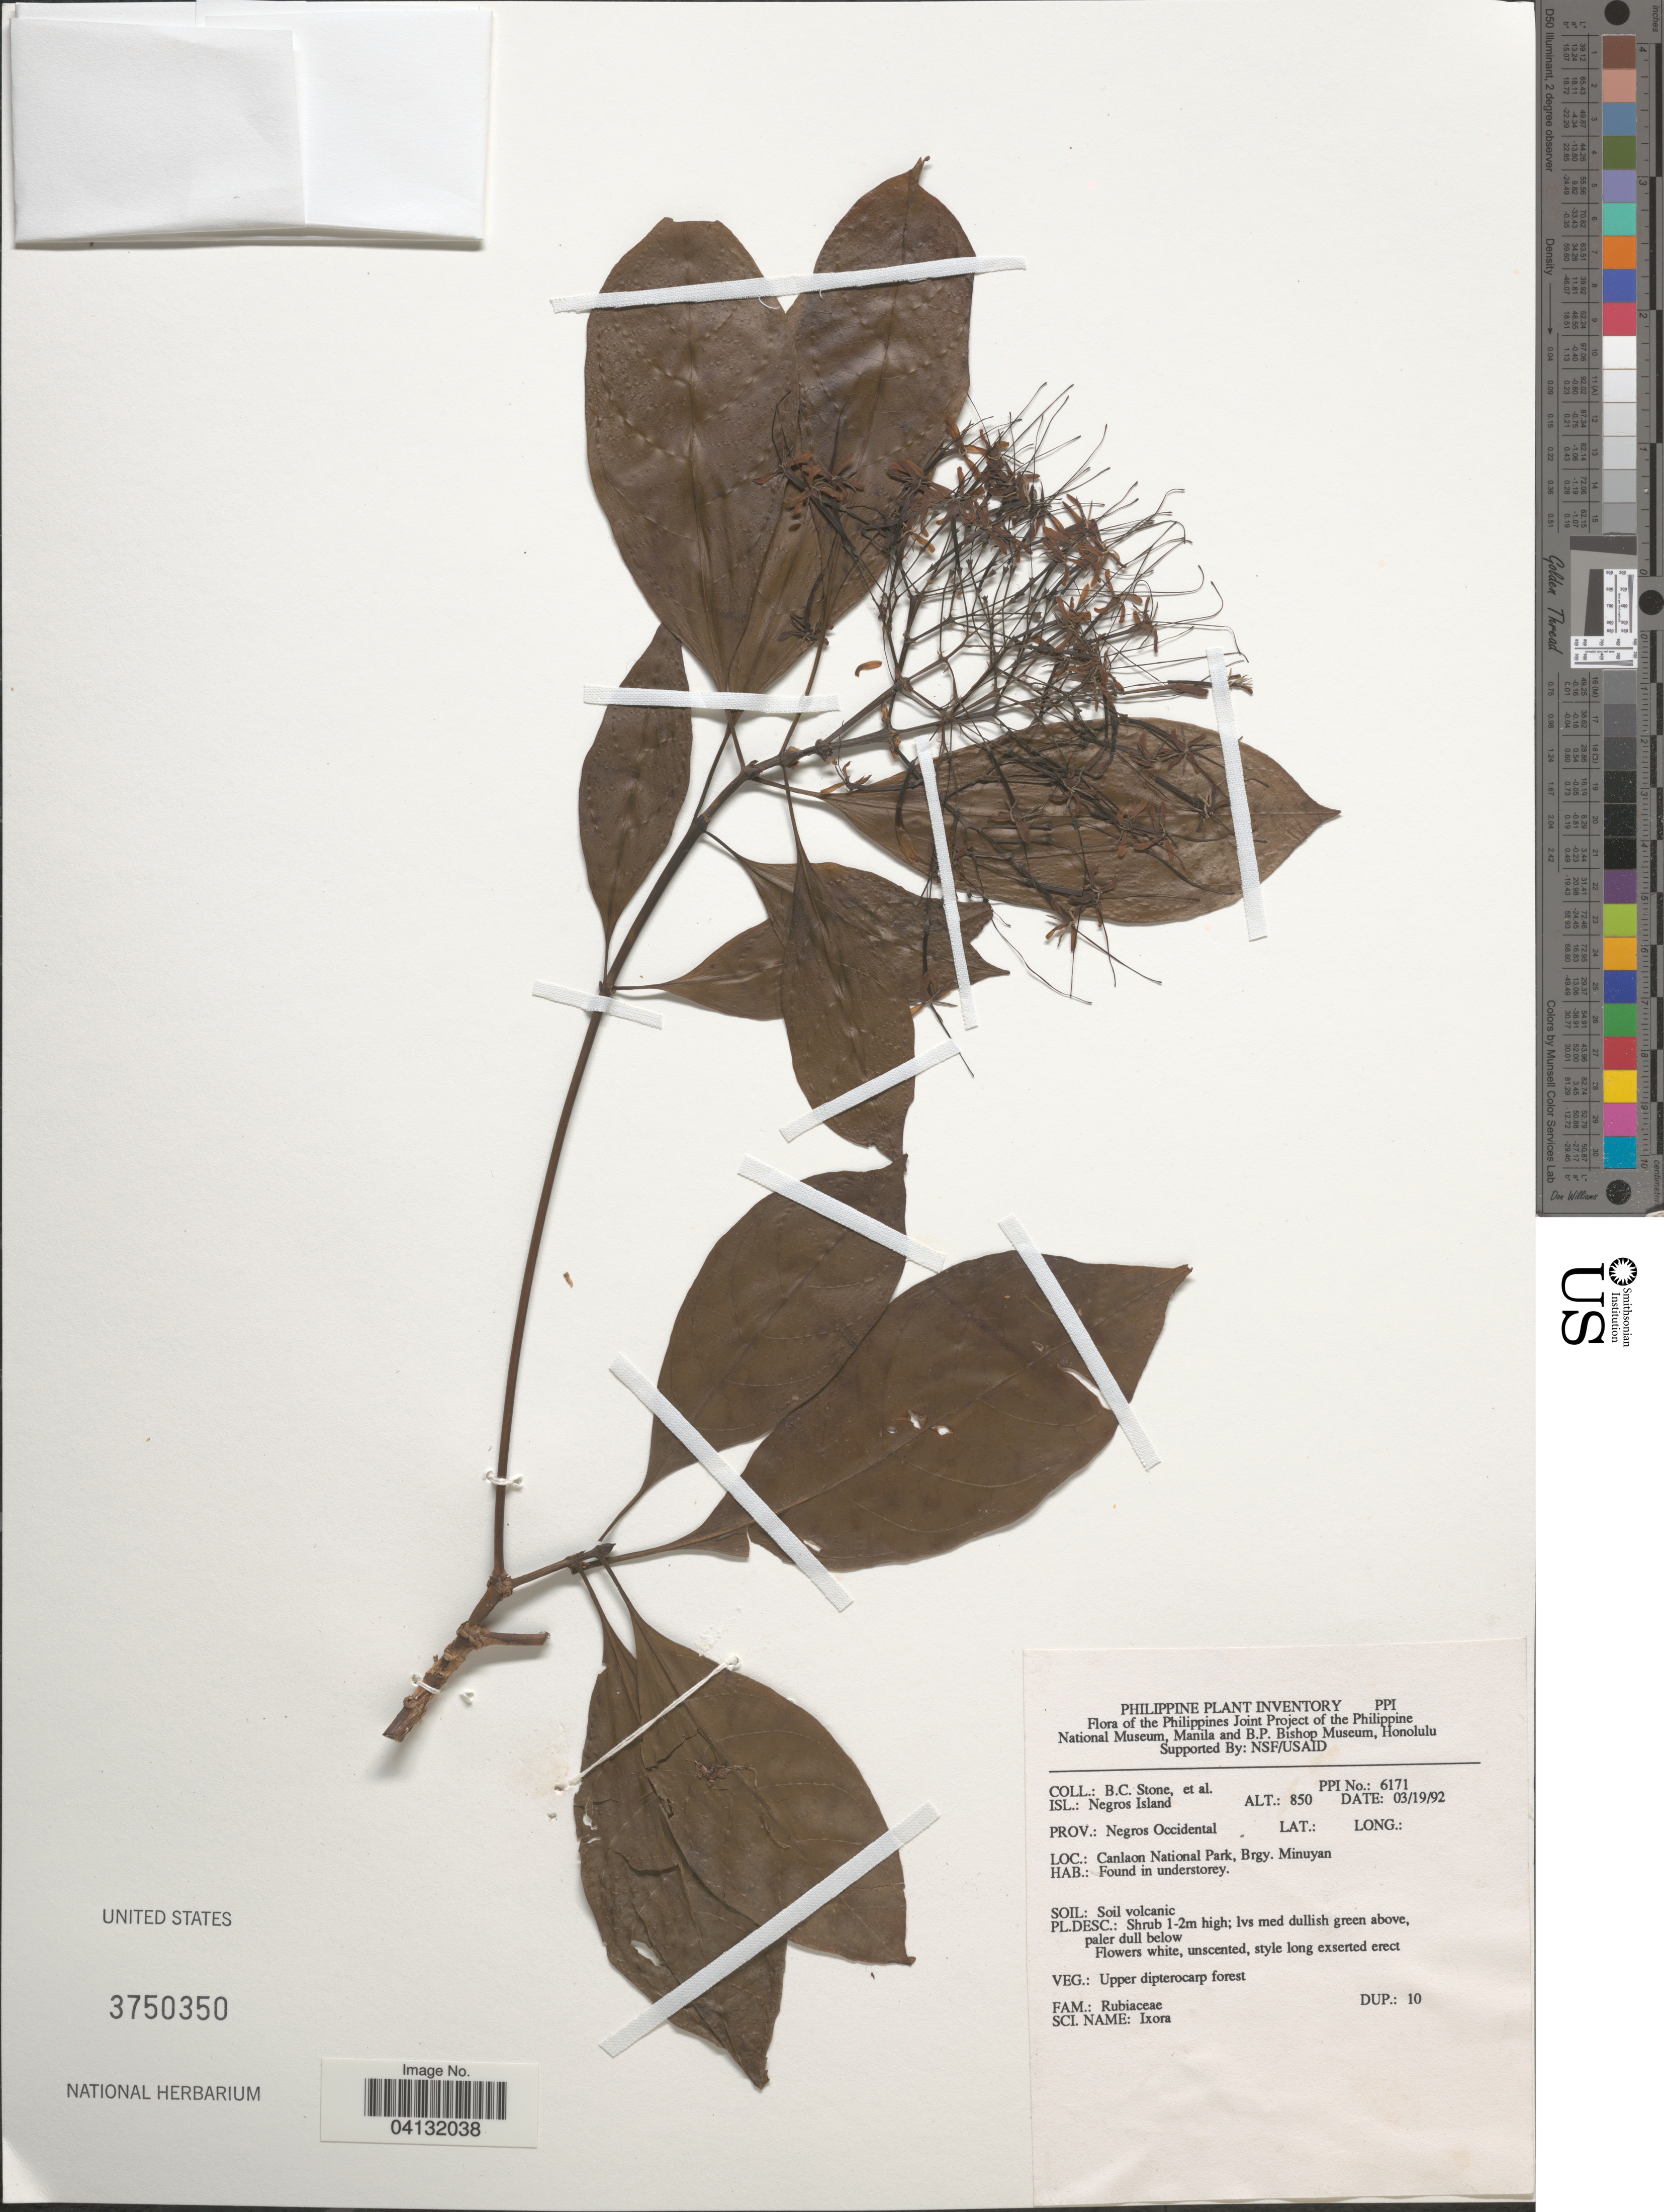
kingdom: Plantae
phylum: Tracheophyta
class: Magnoliopsida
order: Gentianales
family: Rubiaceae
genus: Ixora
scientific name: Ixora sp.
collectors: B. C. Stone & et al.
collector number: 6171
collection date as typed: Transcribed d/m/y: 19/3/92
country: Philippines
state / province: Western Visayas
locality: Isl.: Negros Island. Prov.: Negros Occidental. Canlaon National Park, Brgy. Minuyan.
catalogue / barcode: US 3750350